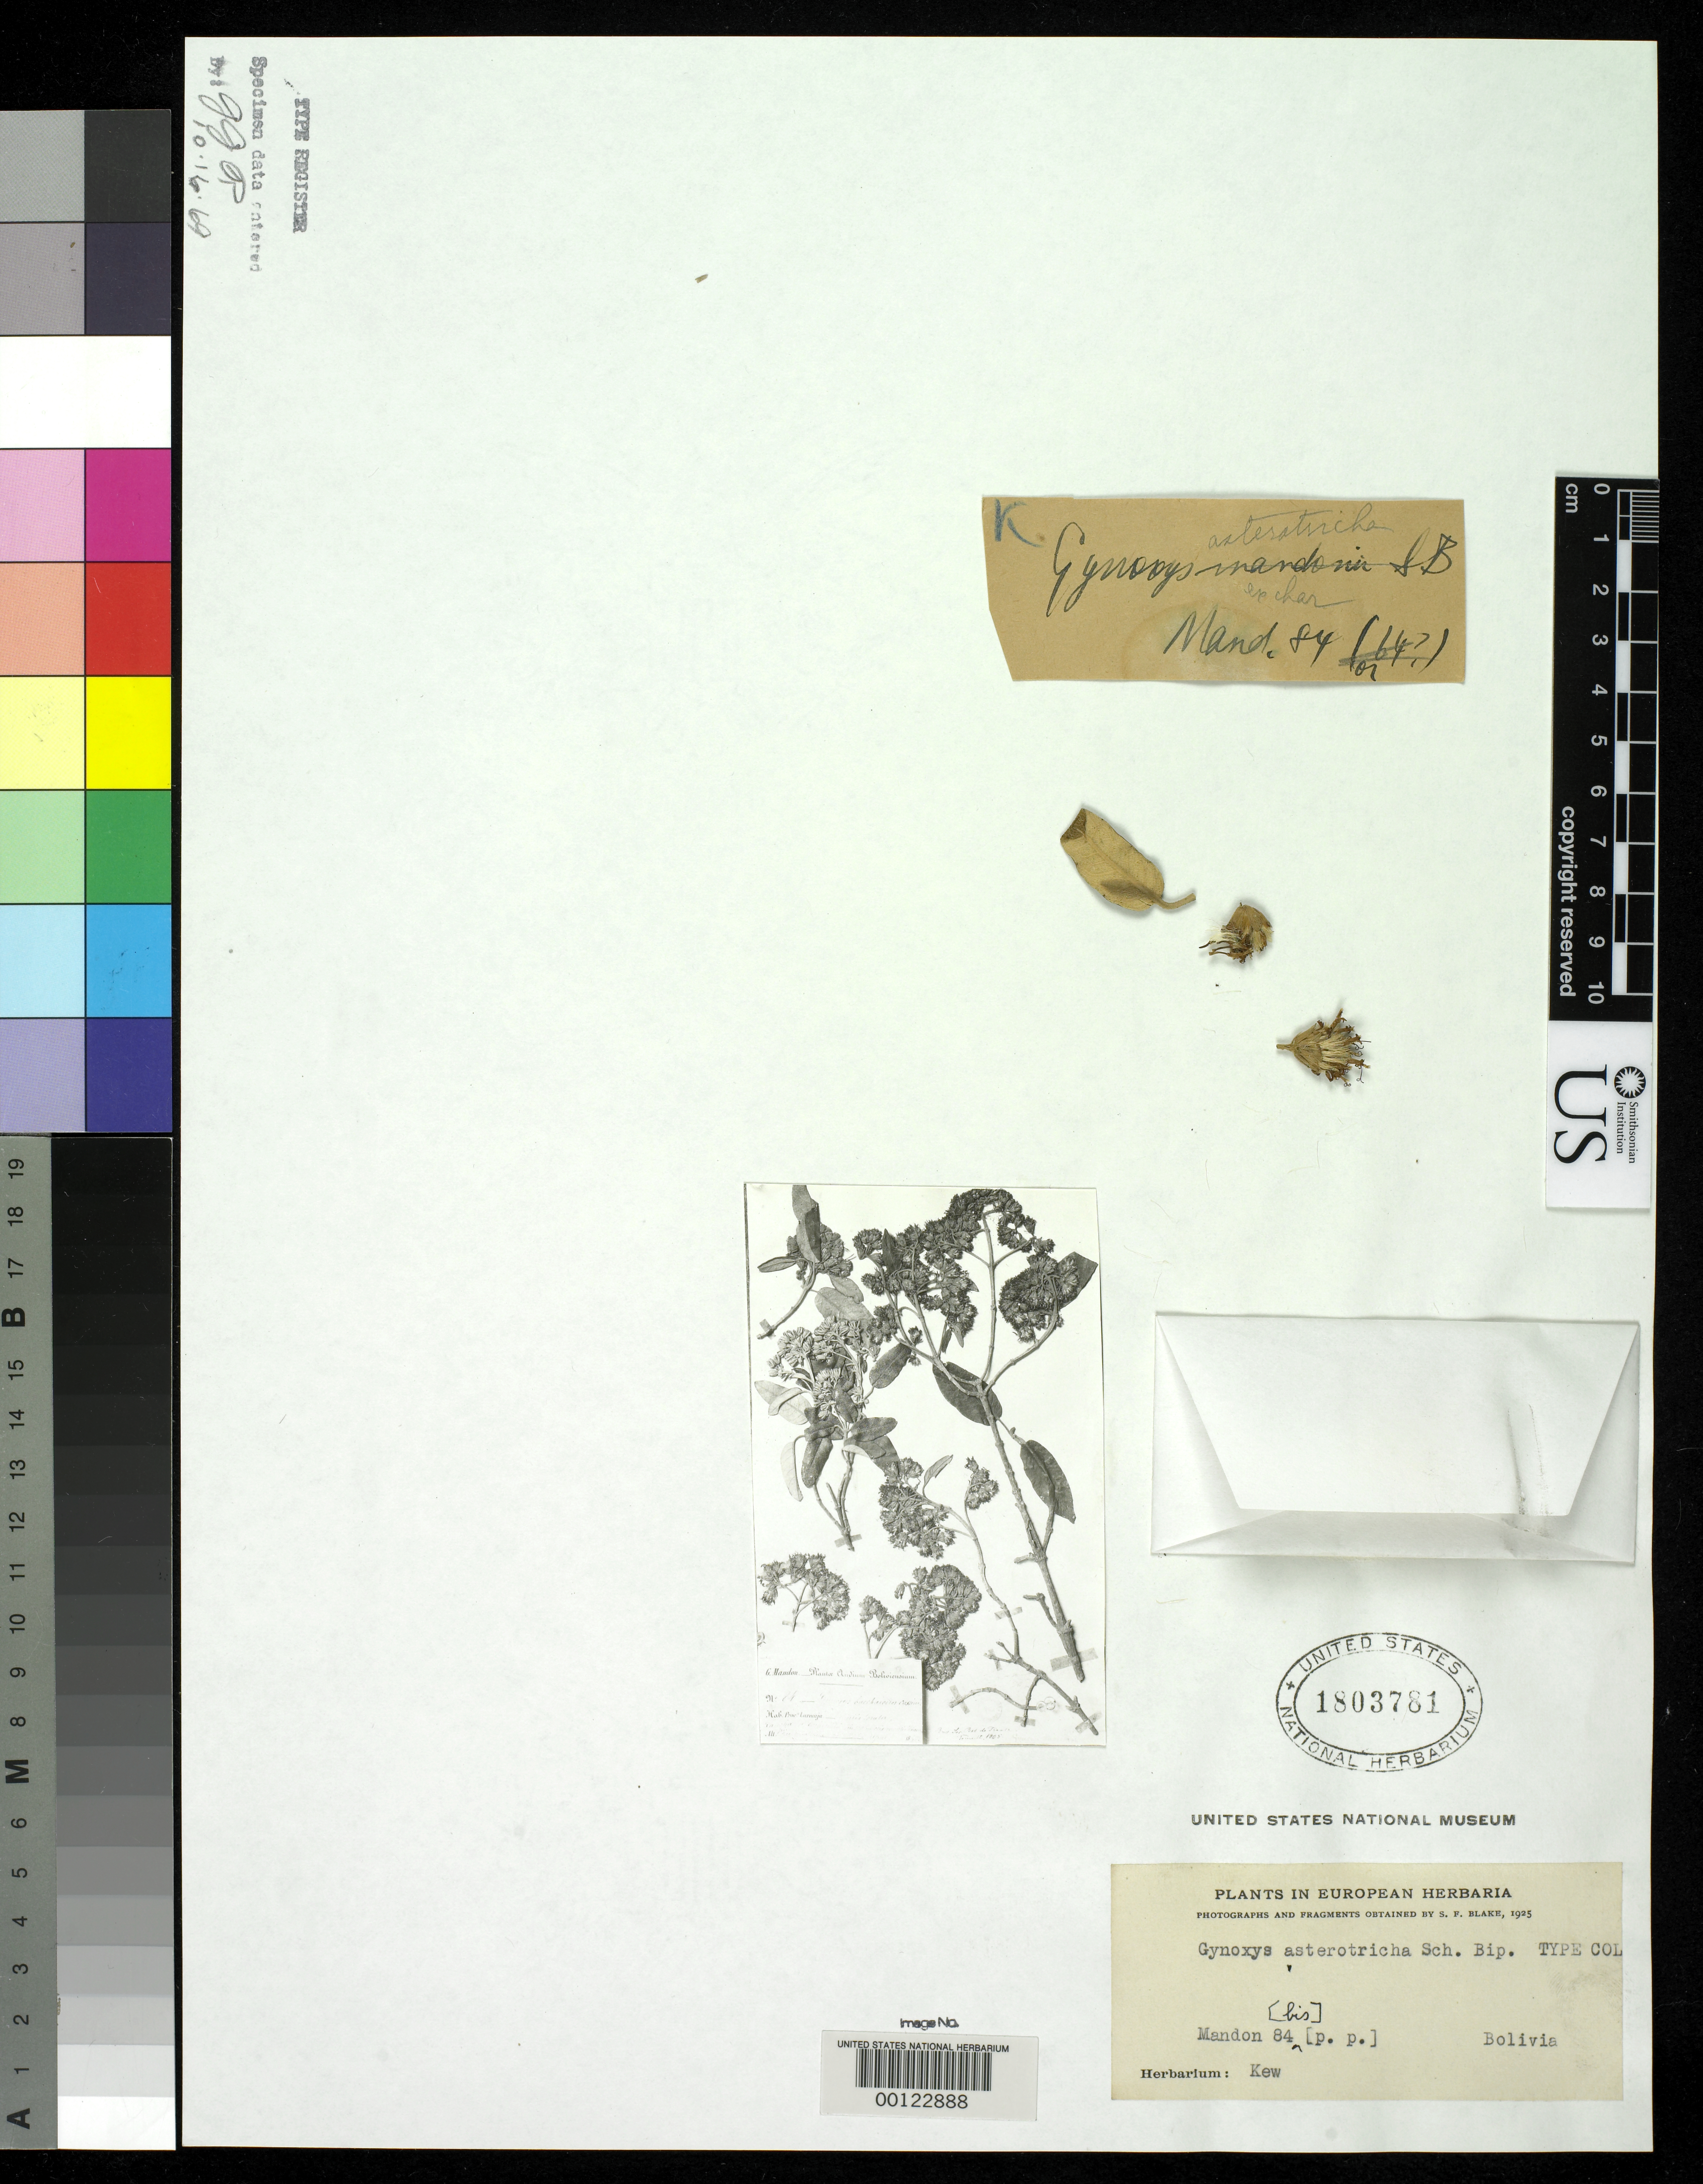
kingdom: Plantae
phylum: Tracheophyta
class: Magnoliopsida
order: Asterales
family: Asteraceae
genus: Gynoxys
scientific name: Gynoxys asterotricha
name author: Sch. Bip.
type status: Isotype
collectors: G. Mandon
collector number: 84 p.p.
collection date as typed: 1839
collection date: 1839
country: Bolivia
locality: Larecaja.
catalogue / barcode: US 1803781